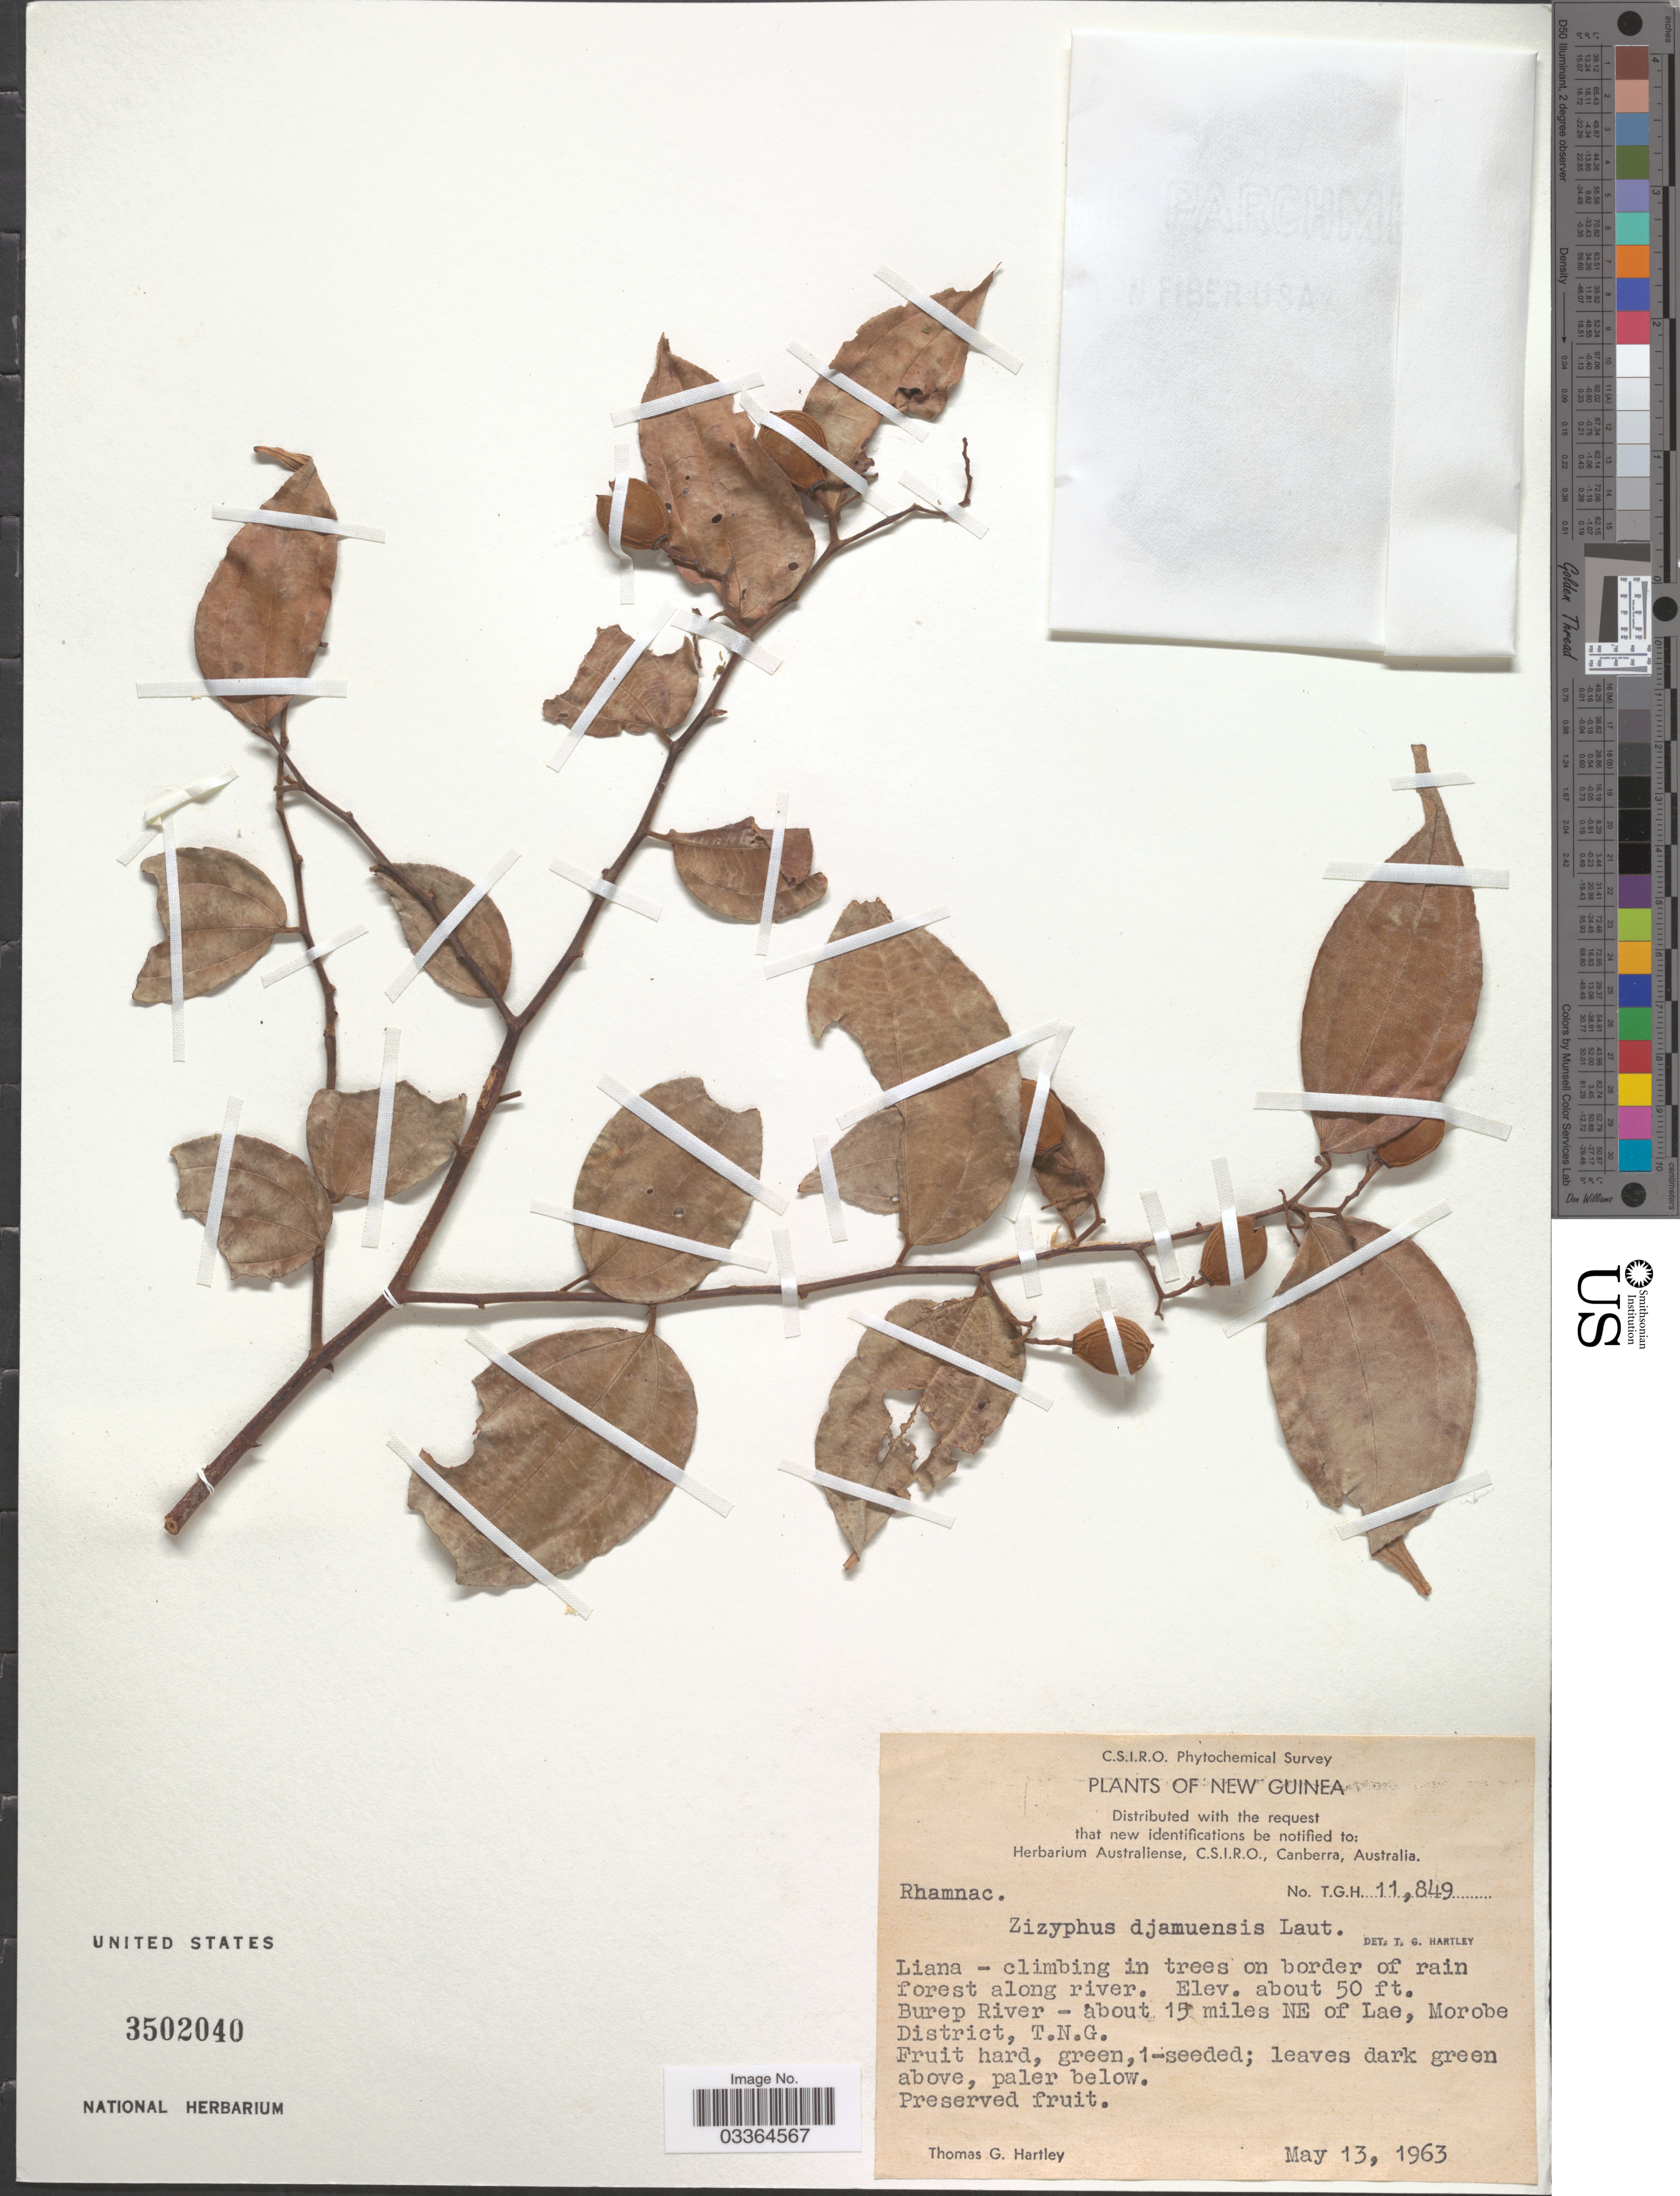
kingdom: Plantae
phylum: Tracheophyta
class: Magnoliopsida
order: Rosales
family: Rhamnaceae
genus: Ziziphus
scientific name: Ziziphus djamuensis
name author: Lauterb.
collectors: T. Hartley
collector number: T.G.H. 11849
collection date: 1963-05-13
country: Papua New Guinea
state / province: Morobe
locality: New Guinea. Burep River - about 15 miles NE of Lae, Morobe District, T. N. G.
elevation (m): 15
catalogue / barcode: US 3502040